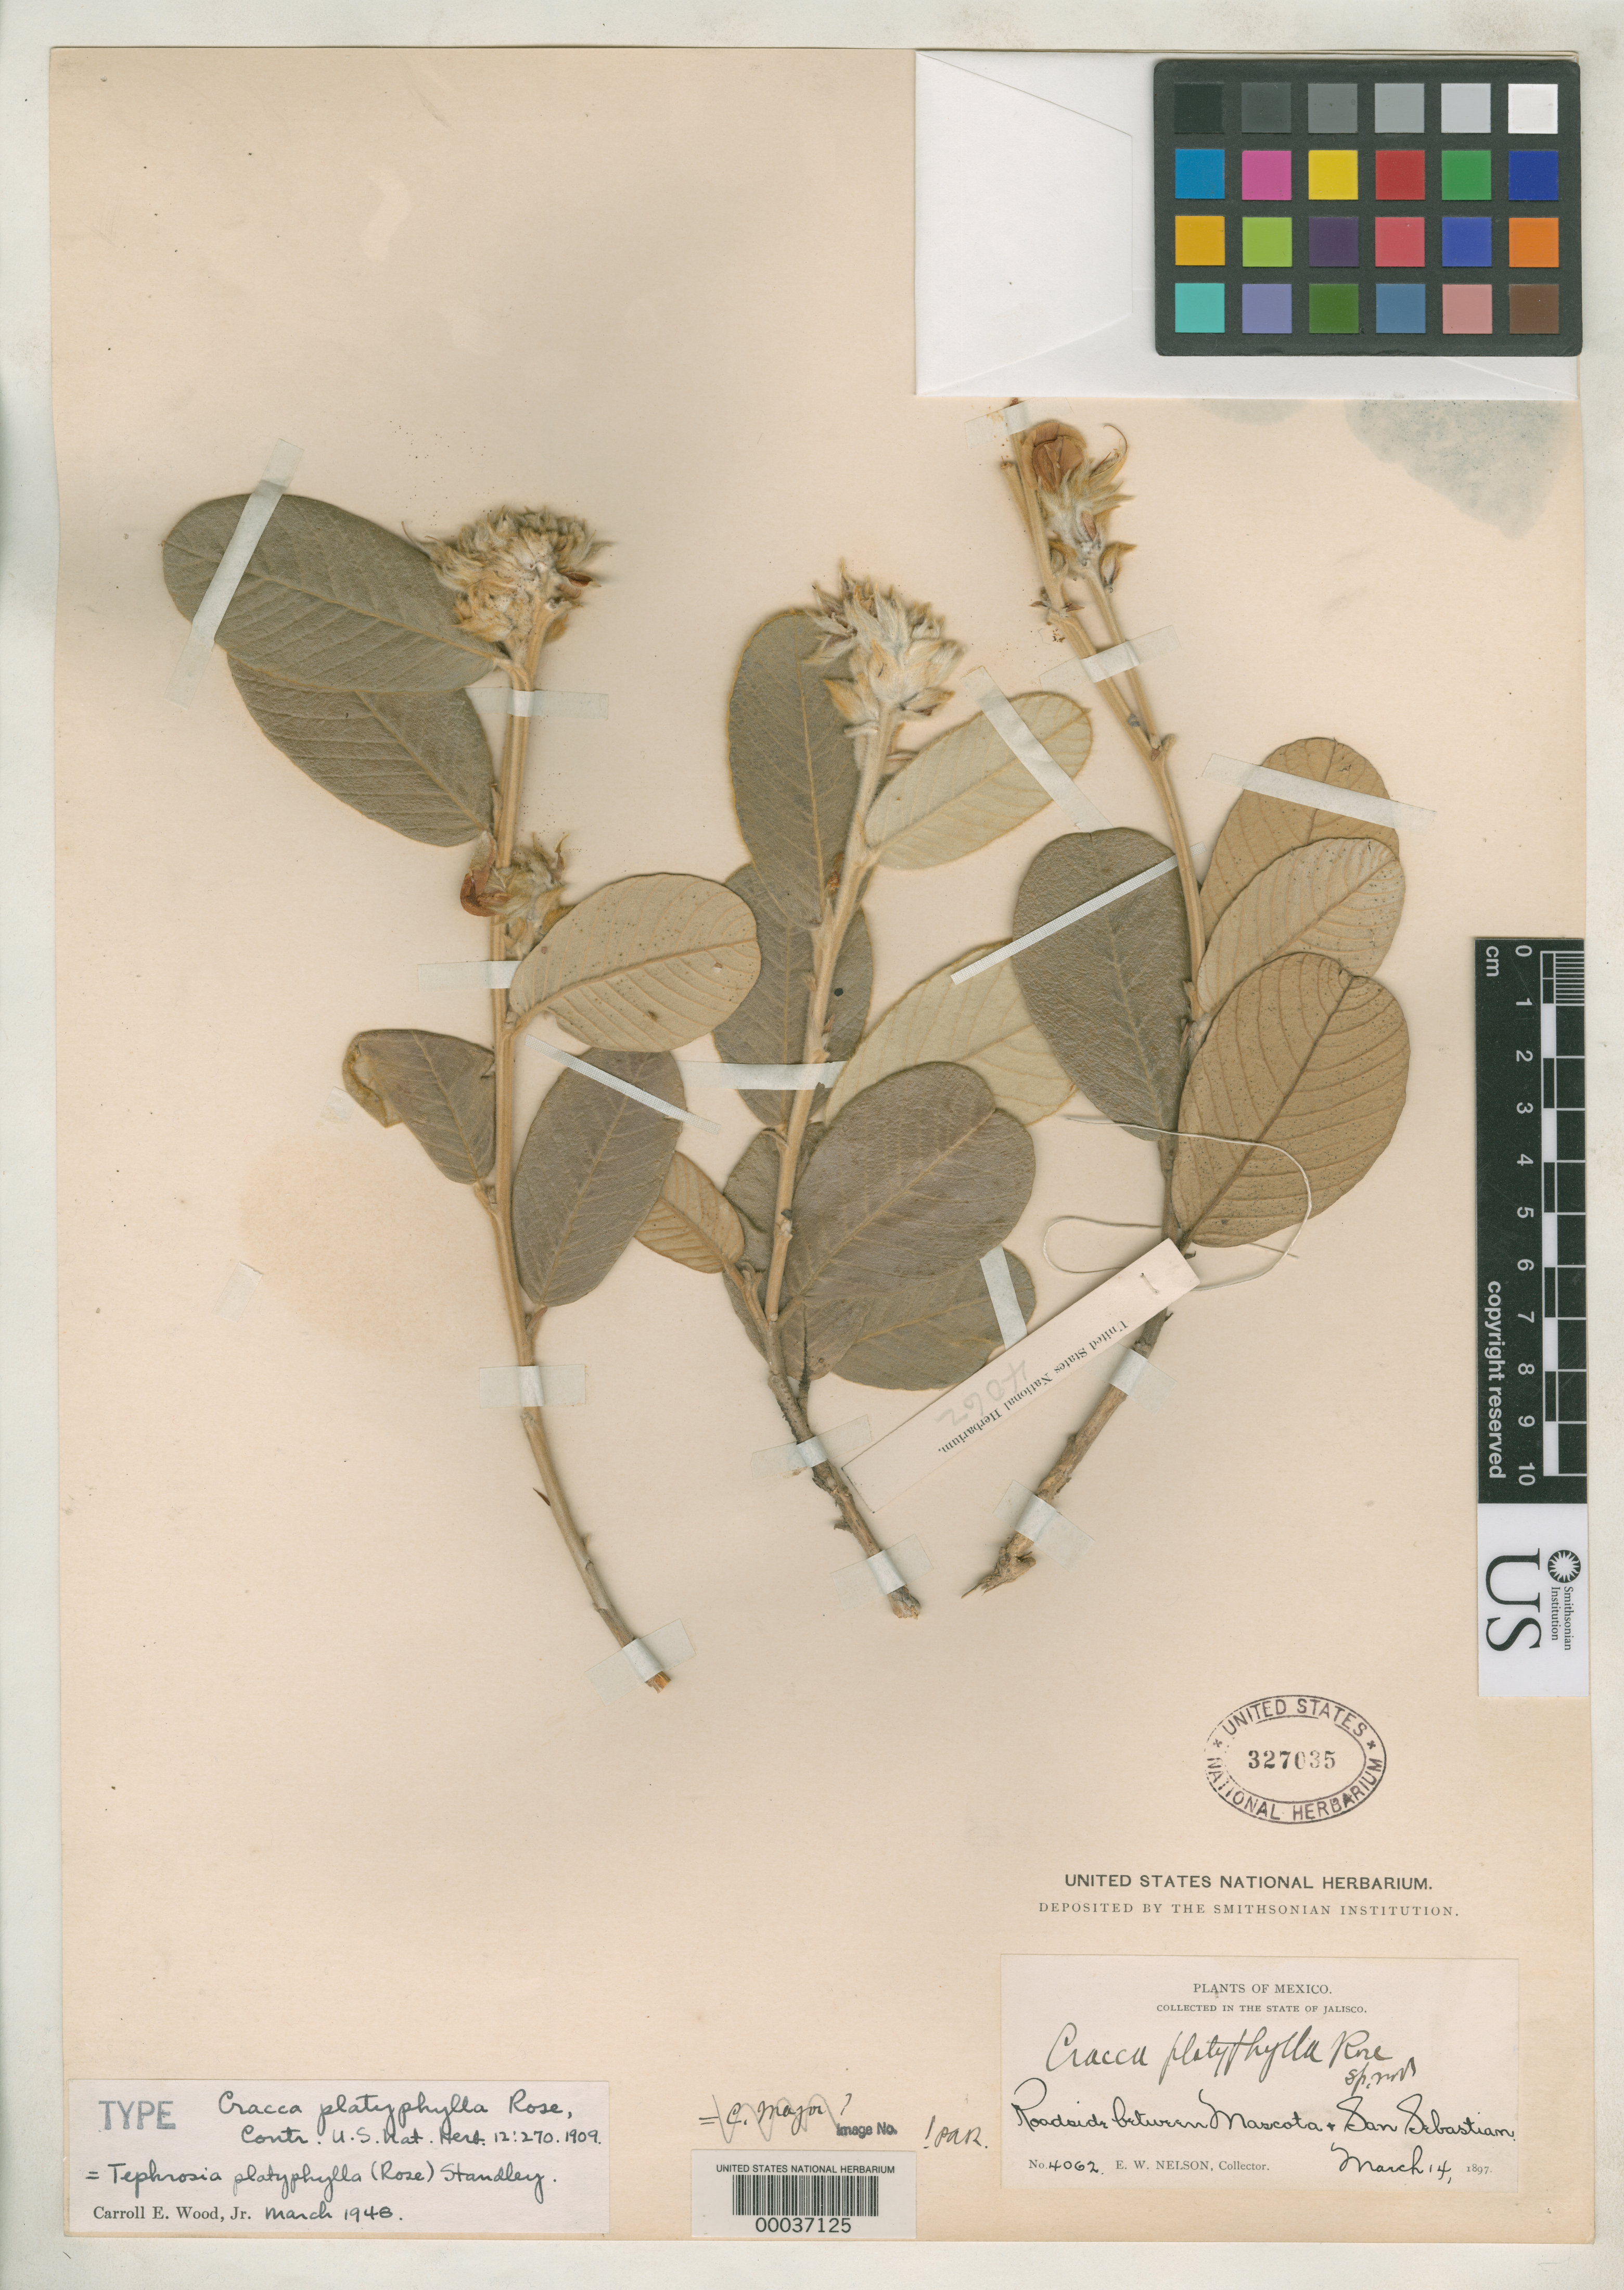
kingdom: Plantae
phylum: Tracheophyta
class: Magnoliopsida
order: Fabales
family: Fabaceae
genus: Cracca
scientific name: Cracca platyphylla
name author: Rose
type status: Holotype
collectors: E. W. Nelson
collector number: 4062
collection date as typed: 14 Mar 1897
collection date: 1897-03-14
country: Mexico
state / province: Jalisco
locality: Between Mascota and San Sebastian.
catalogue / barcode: US 327035